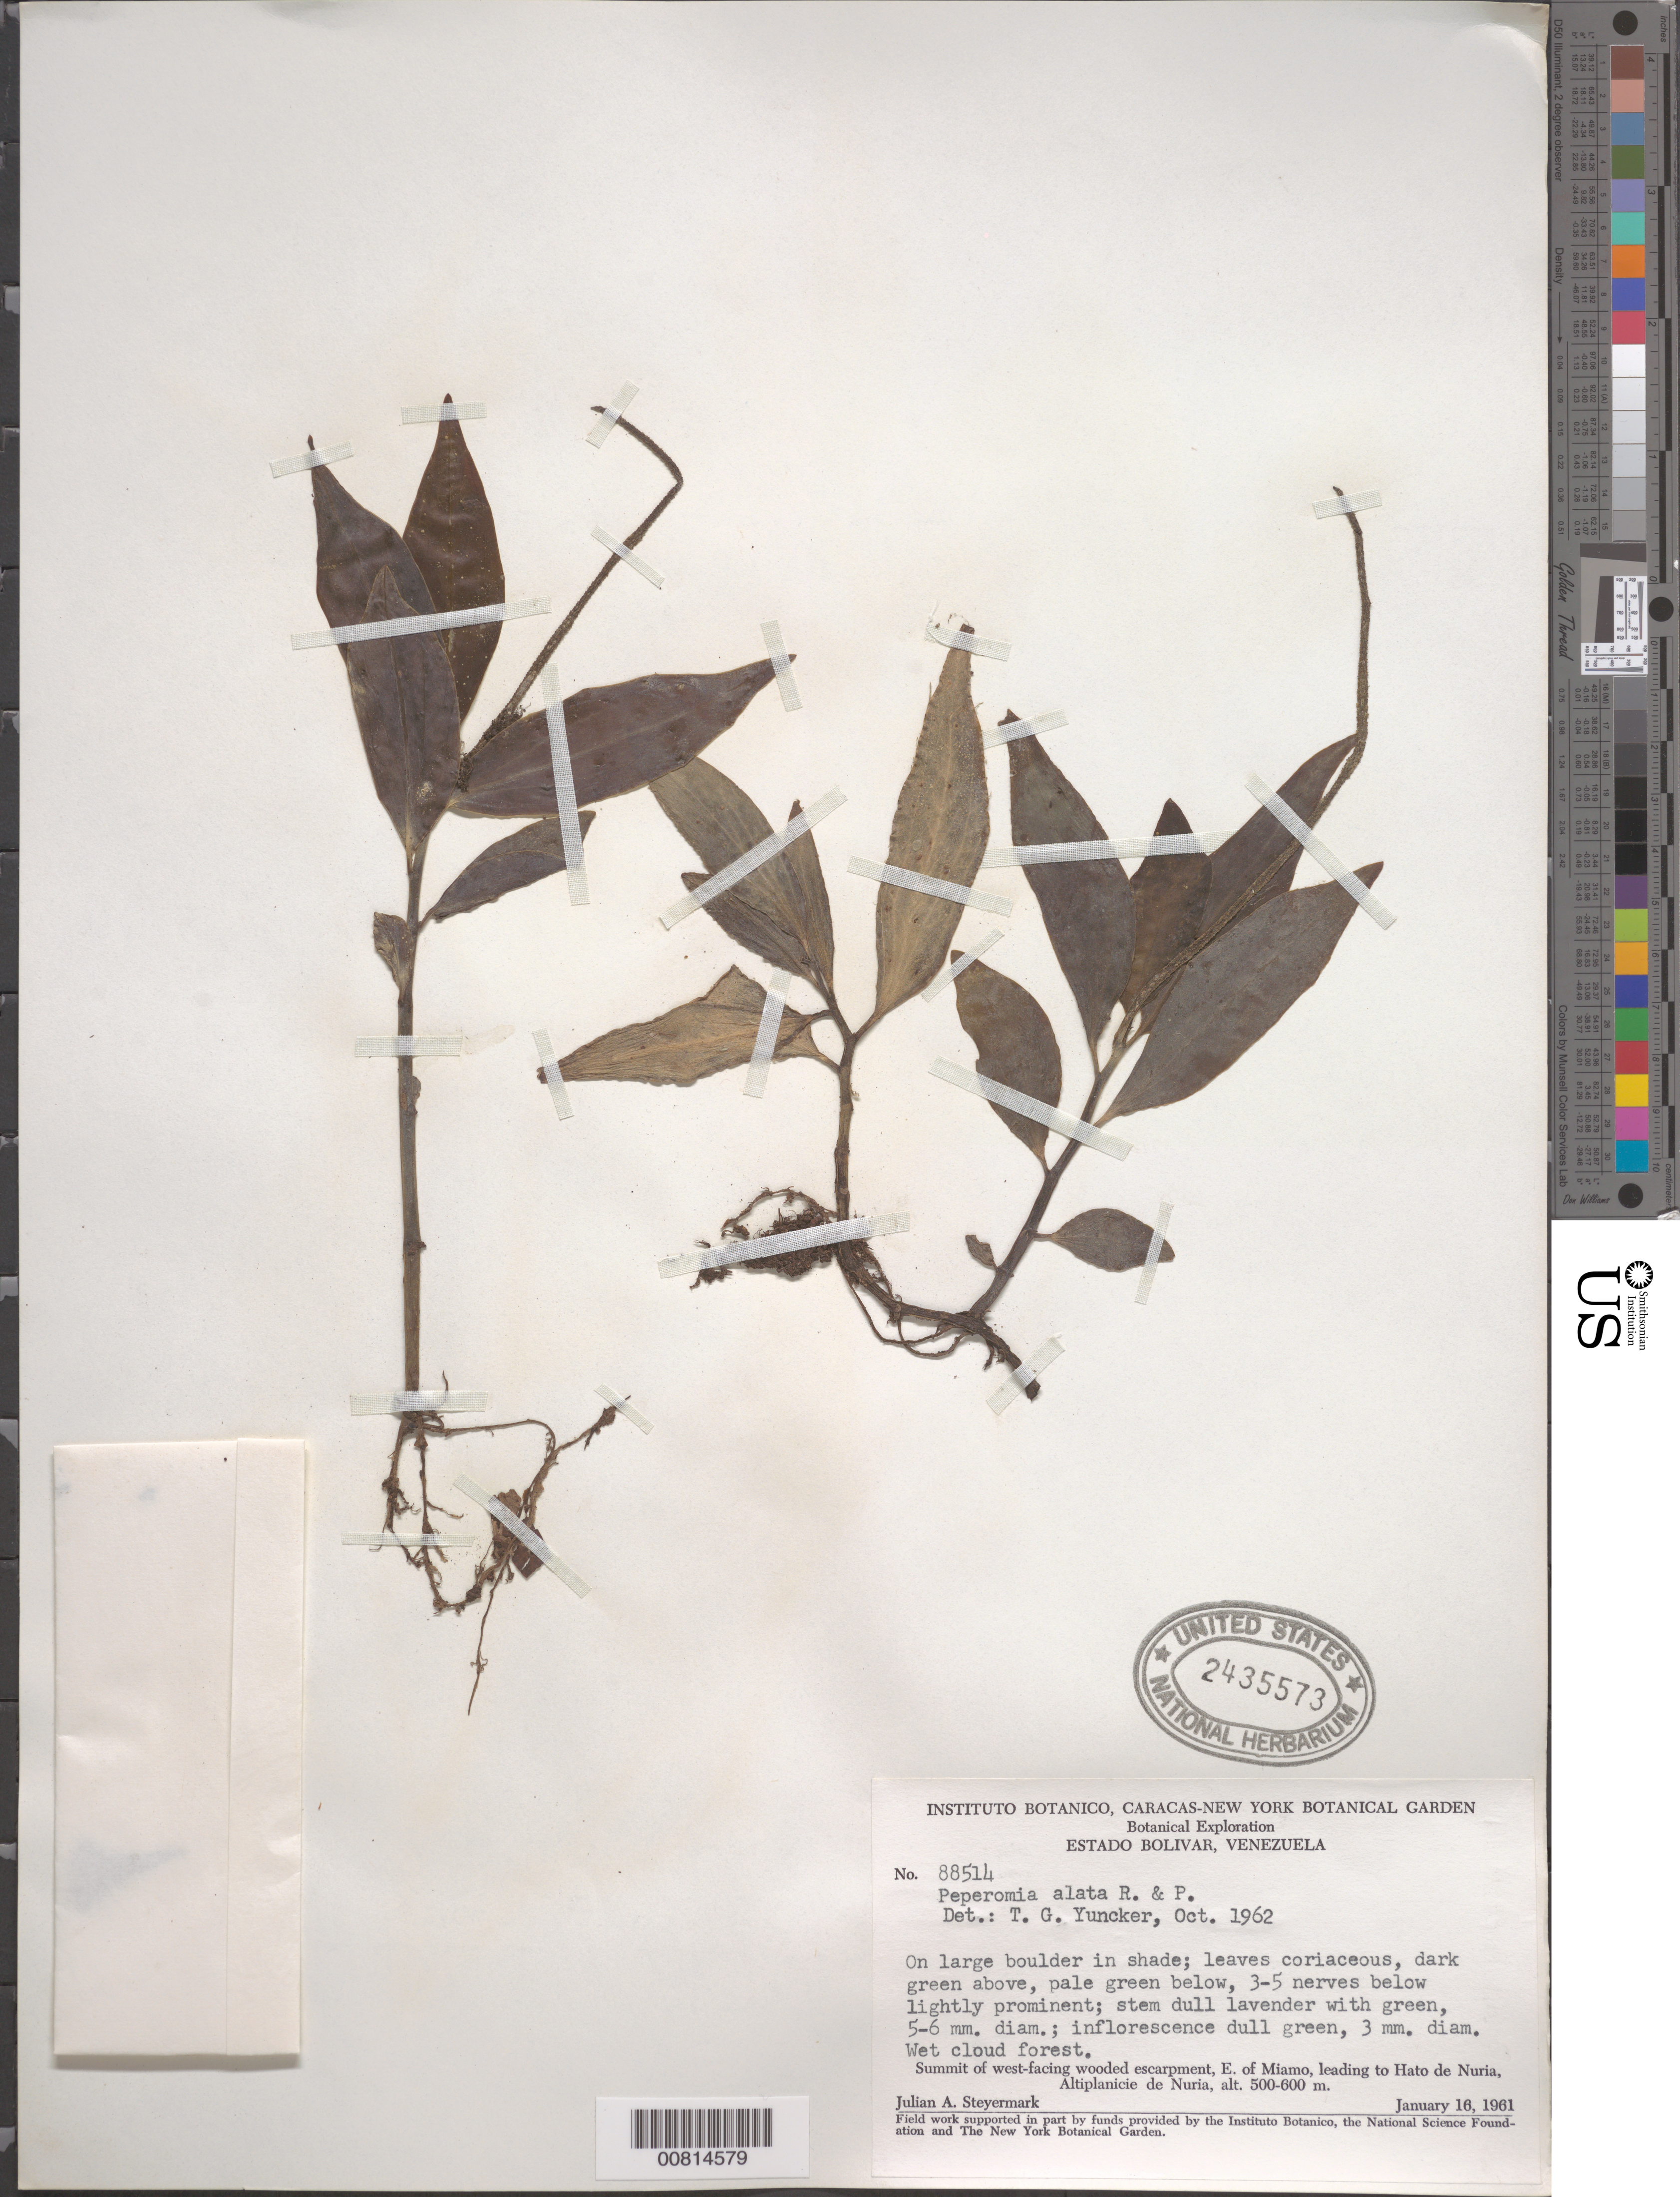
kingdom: Plantae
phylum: Tracheophyta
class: Magnoliopsida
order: Piperales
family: Piperaceae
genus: Peperomia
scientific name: Peperomia alata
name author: Ruiz & Pav.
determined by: Yuncker, T. G.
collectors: J. Steyermark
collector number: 88514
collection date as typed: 16-Jan-61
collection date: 1961-01-16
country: Venezuela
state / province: Bolívar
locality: Miamo, E of, leading to Hato de Nuria, Altiplanicie de Nuria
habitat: Wet cloud forest, on large boulder in shade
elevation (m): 500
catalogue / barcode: US 2435573